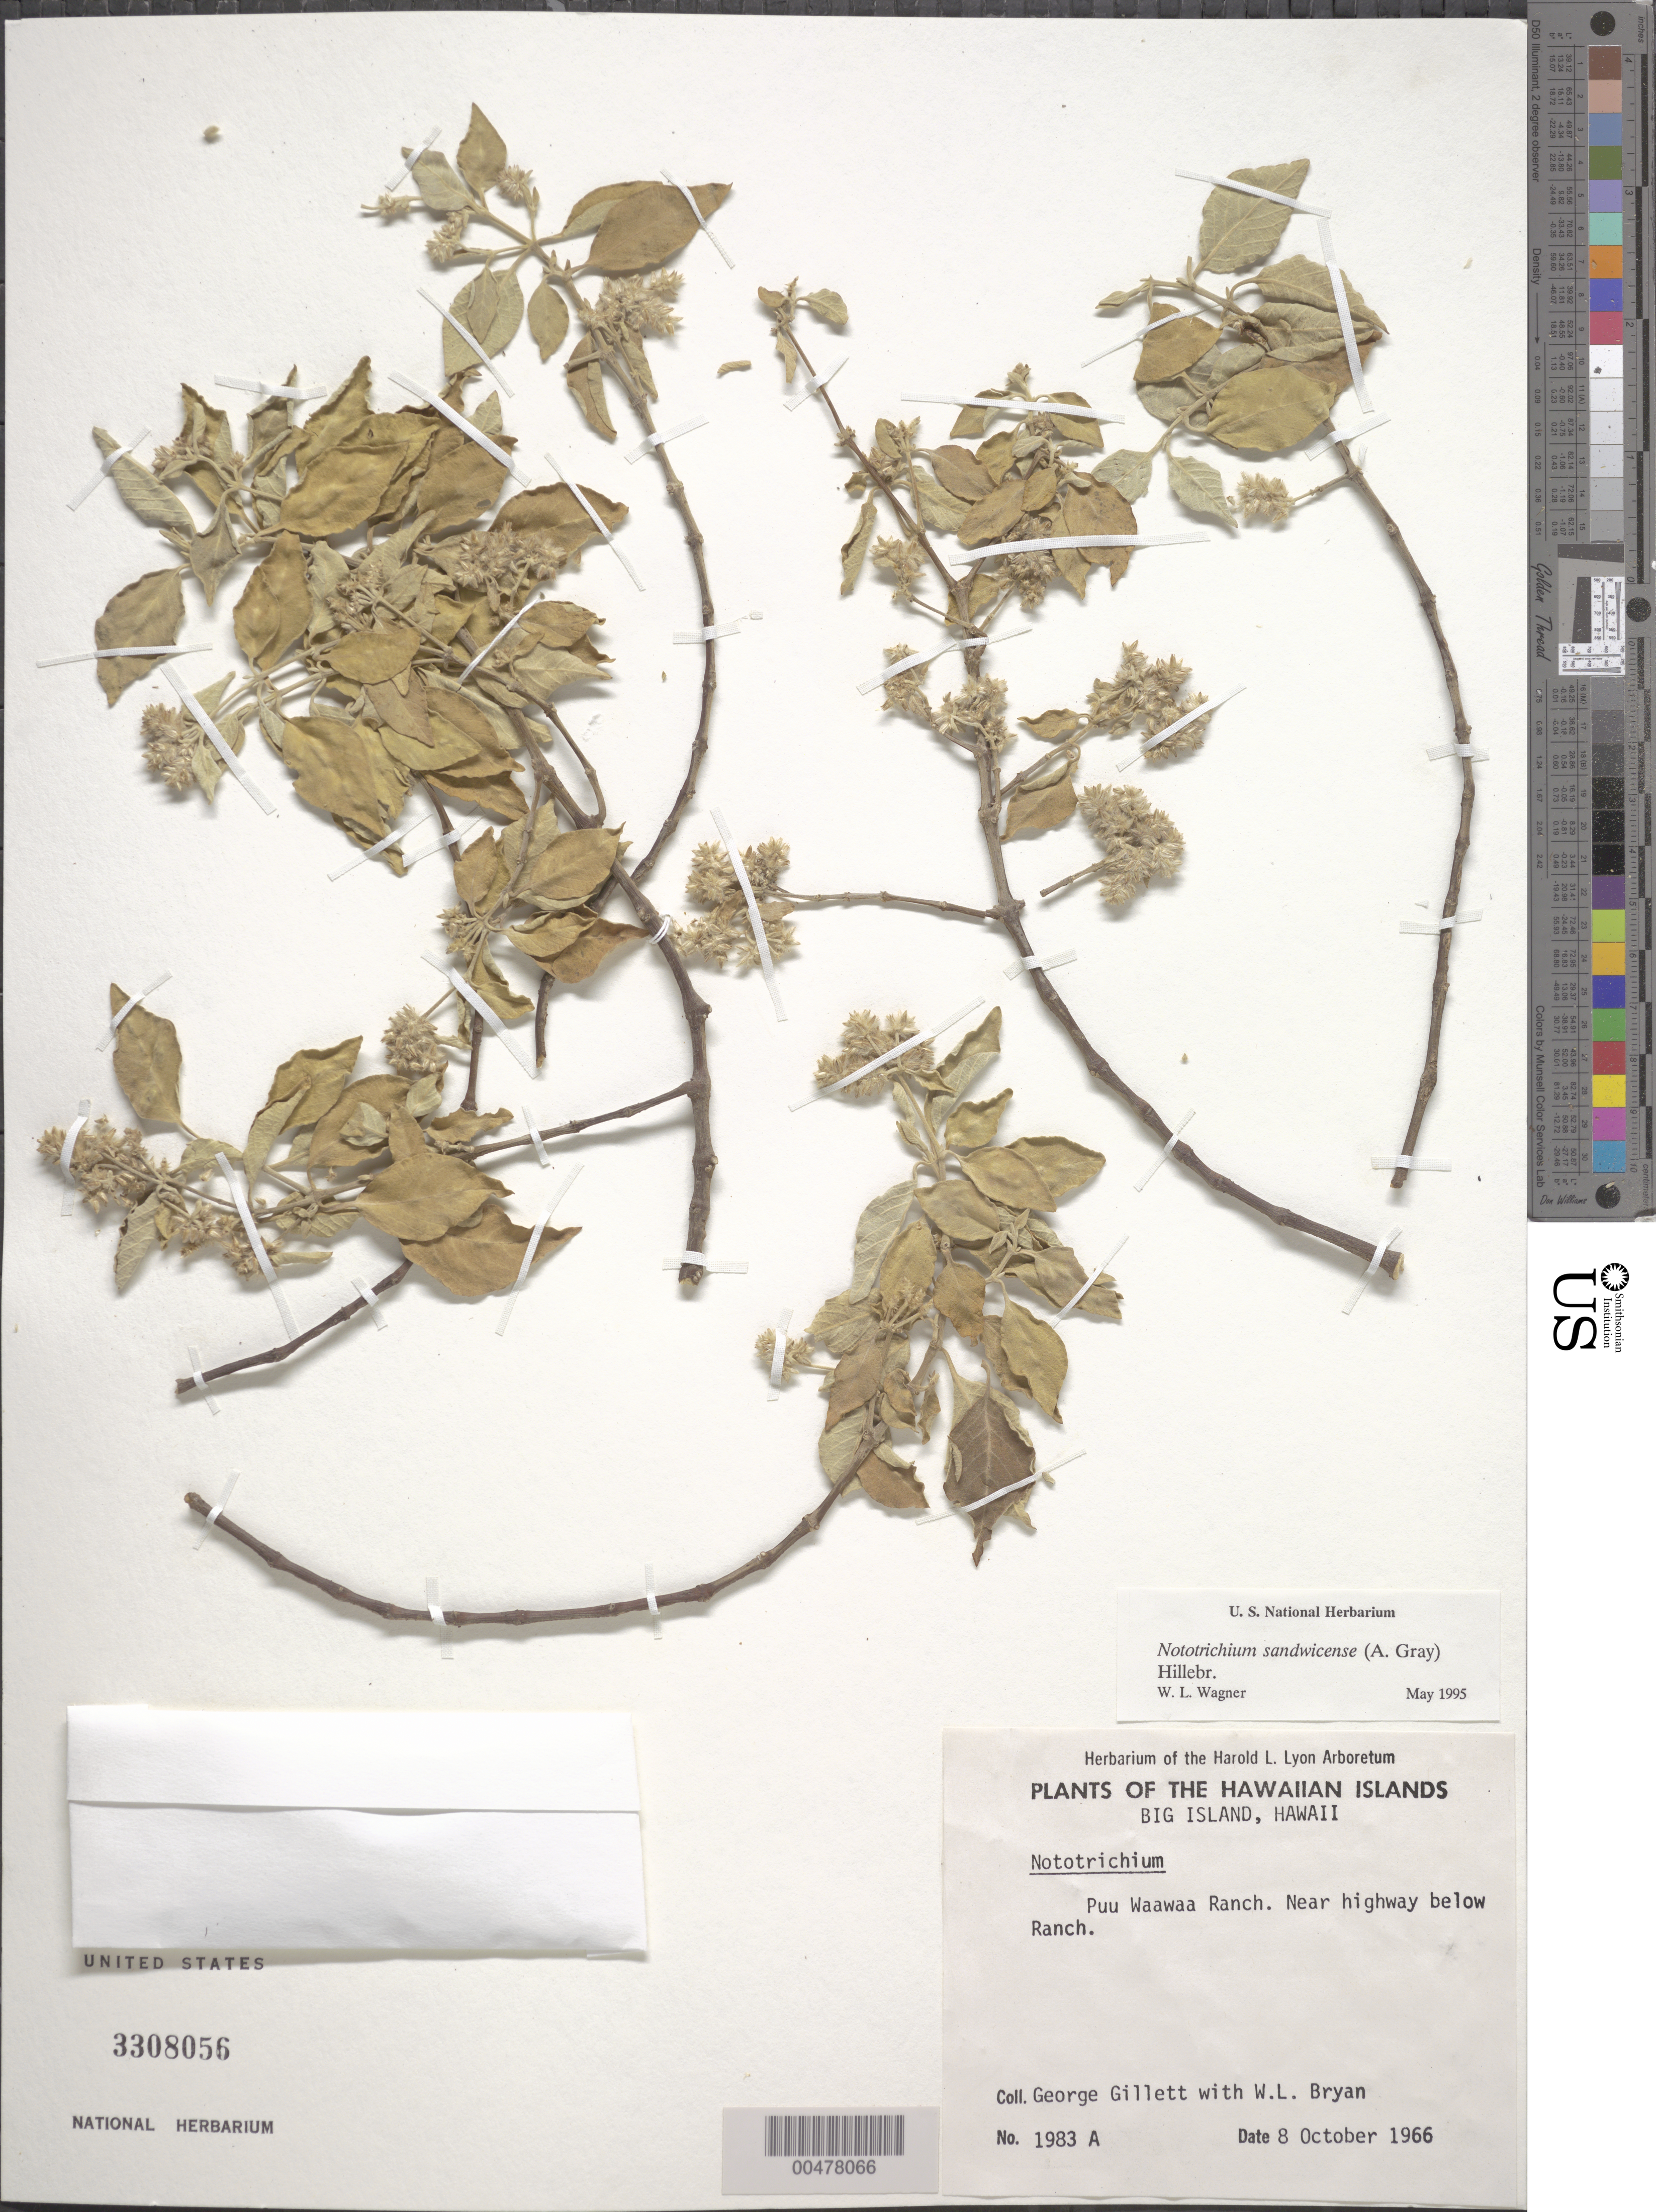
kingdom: Plantae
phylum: Tracheophyta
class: Magnoliopsida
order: Caryophyllales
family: Amaranthaceae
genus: Achyranthes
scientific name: Achyranthes sandwicensis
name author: (A. Gray) Di Vincenzo et al.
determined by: Wagner, W. L., (BOT), Smithsonian Institution - National Museum of Natural History (UNITED STATES)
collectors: G. Gillett & W. Bryan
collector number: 1983a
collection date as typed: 8 Oct 1966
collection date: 1966-10-08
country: United States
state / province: Hawaii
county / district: Hawaii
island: Hawaii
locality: Puu Waawaa Ranch, near hwy below ranch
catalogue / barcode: US 3308056